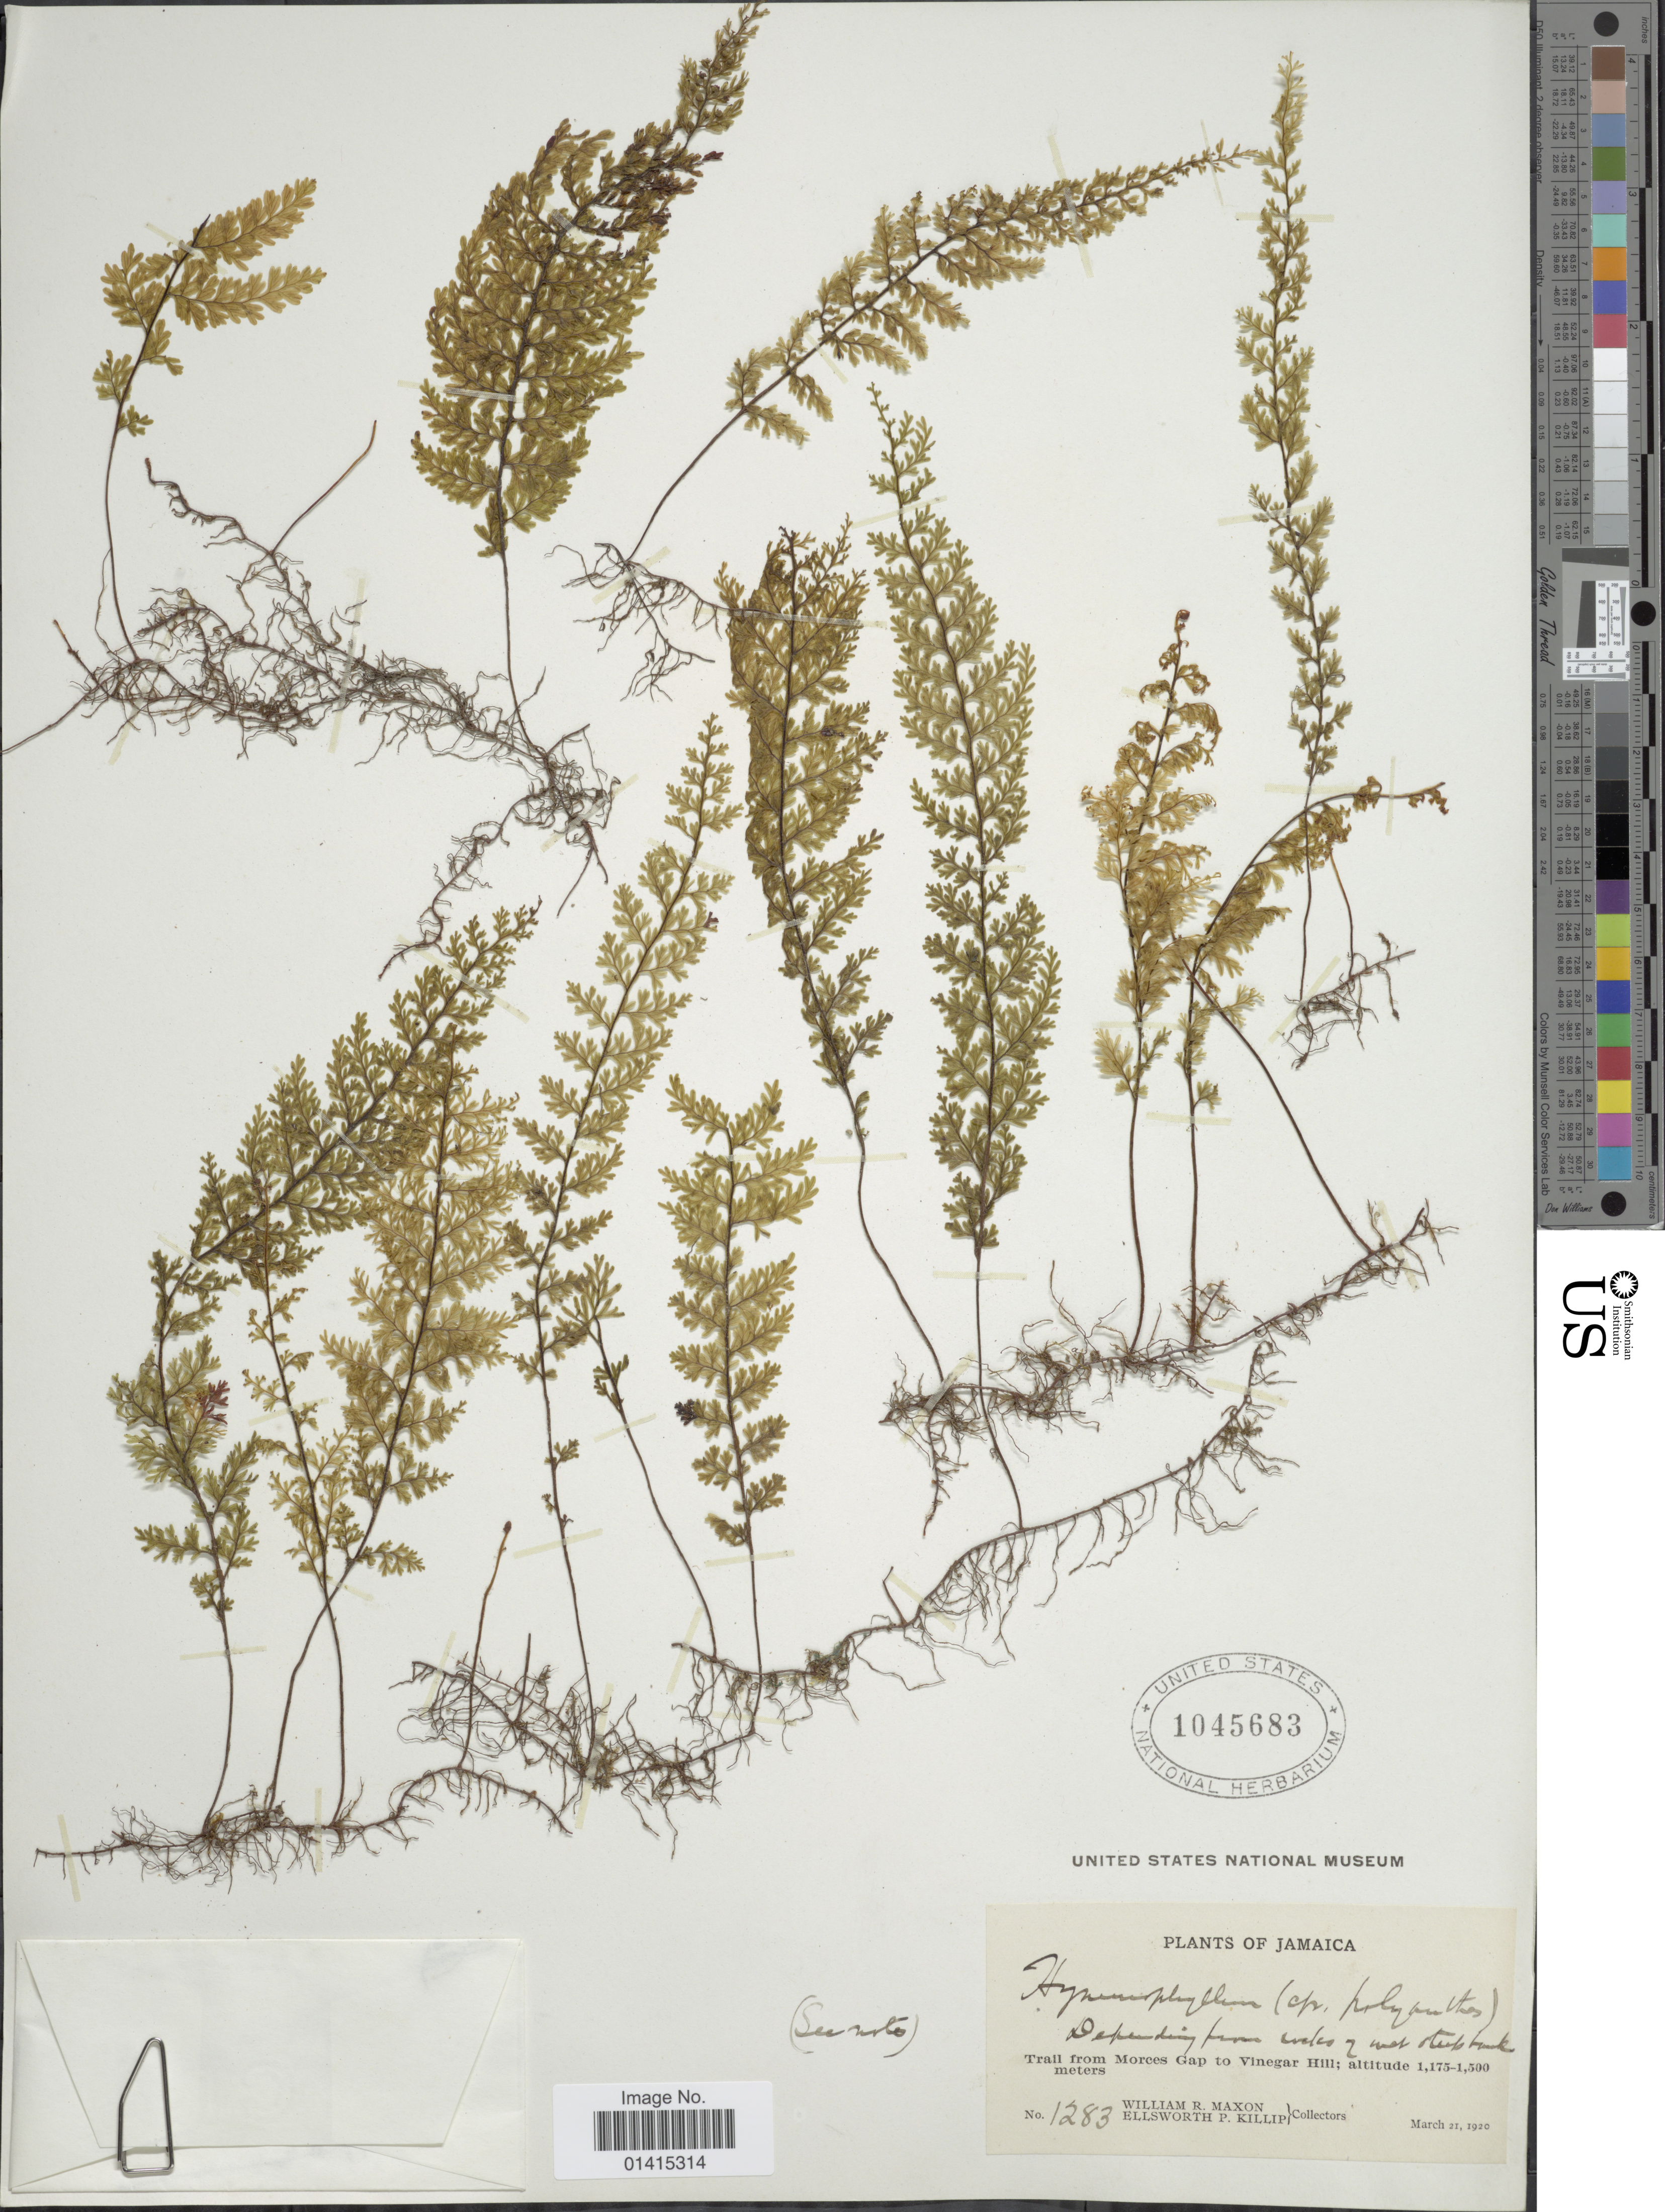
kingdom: Plantae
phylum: Tracheophyta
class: Polypodiopsida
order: Hymenophyllales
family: Hymenophyllaceae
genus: Hymenophyllum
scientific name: Hymenophyllum polyanthos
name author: (Sw.) Sw.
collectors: W. R. Maxon & E. P. Killip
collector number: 1283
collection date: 1920-03-21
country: Jamaica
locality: Trail from Morces Gap to Vinegar Hill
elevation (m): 1175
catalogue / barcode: US 1045683